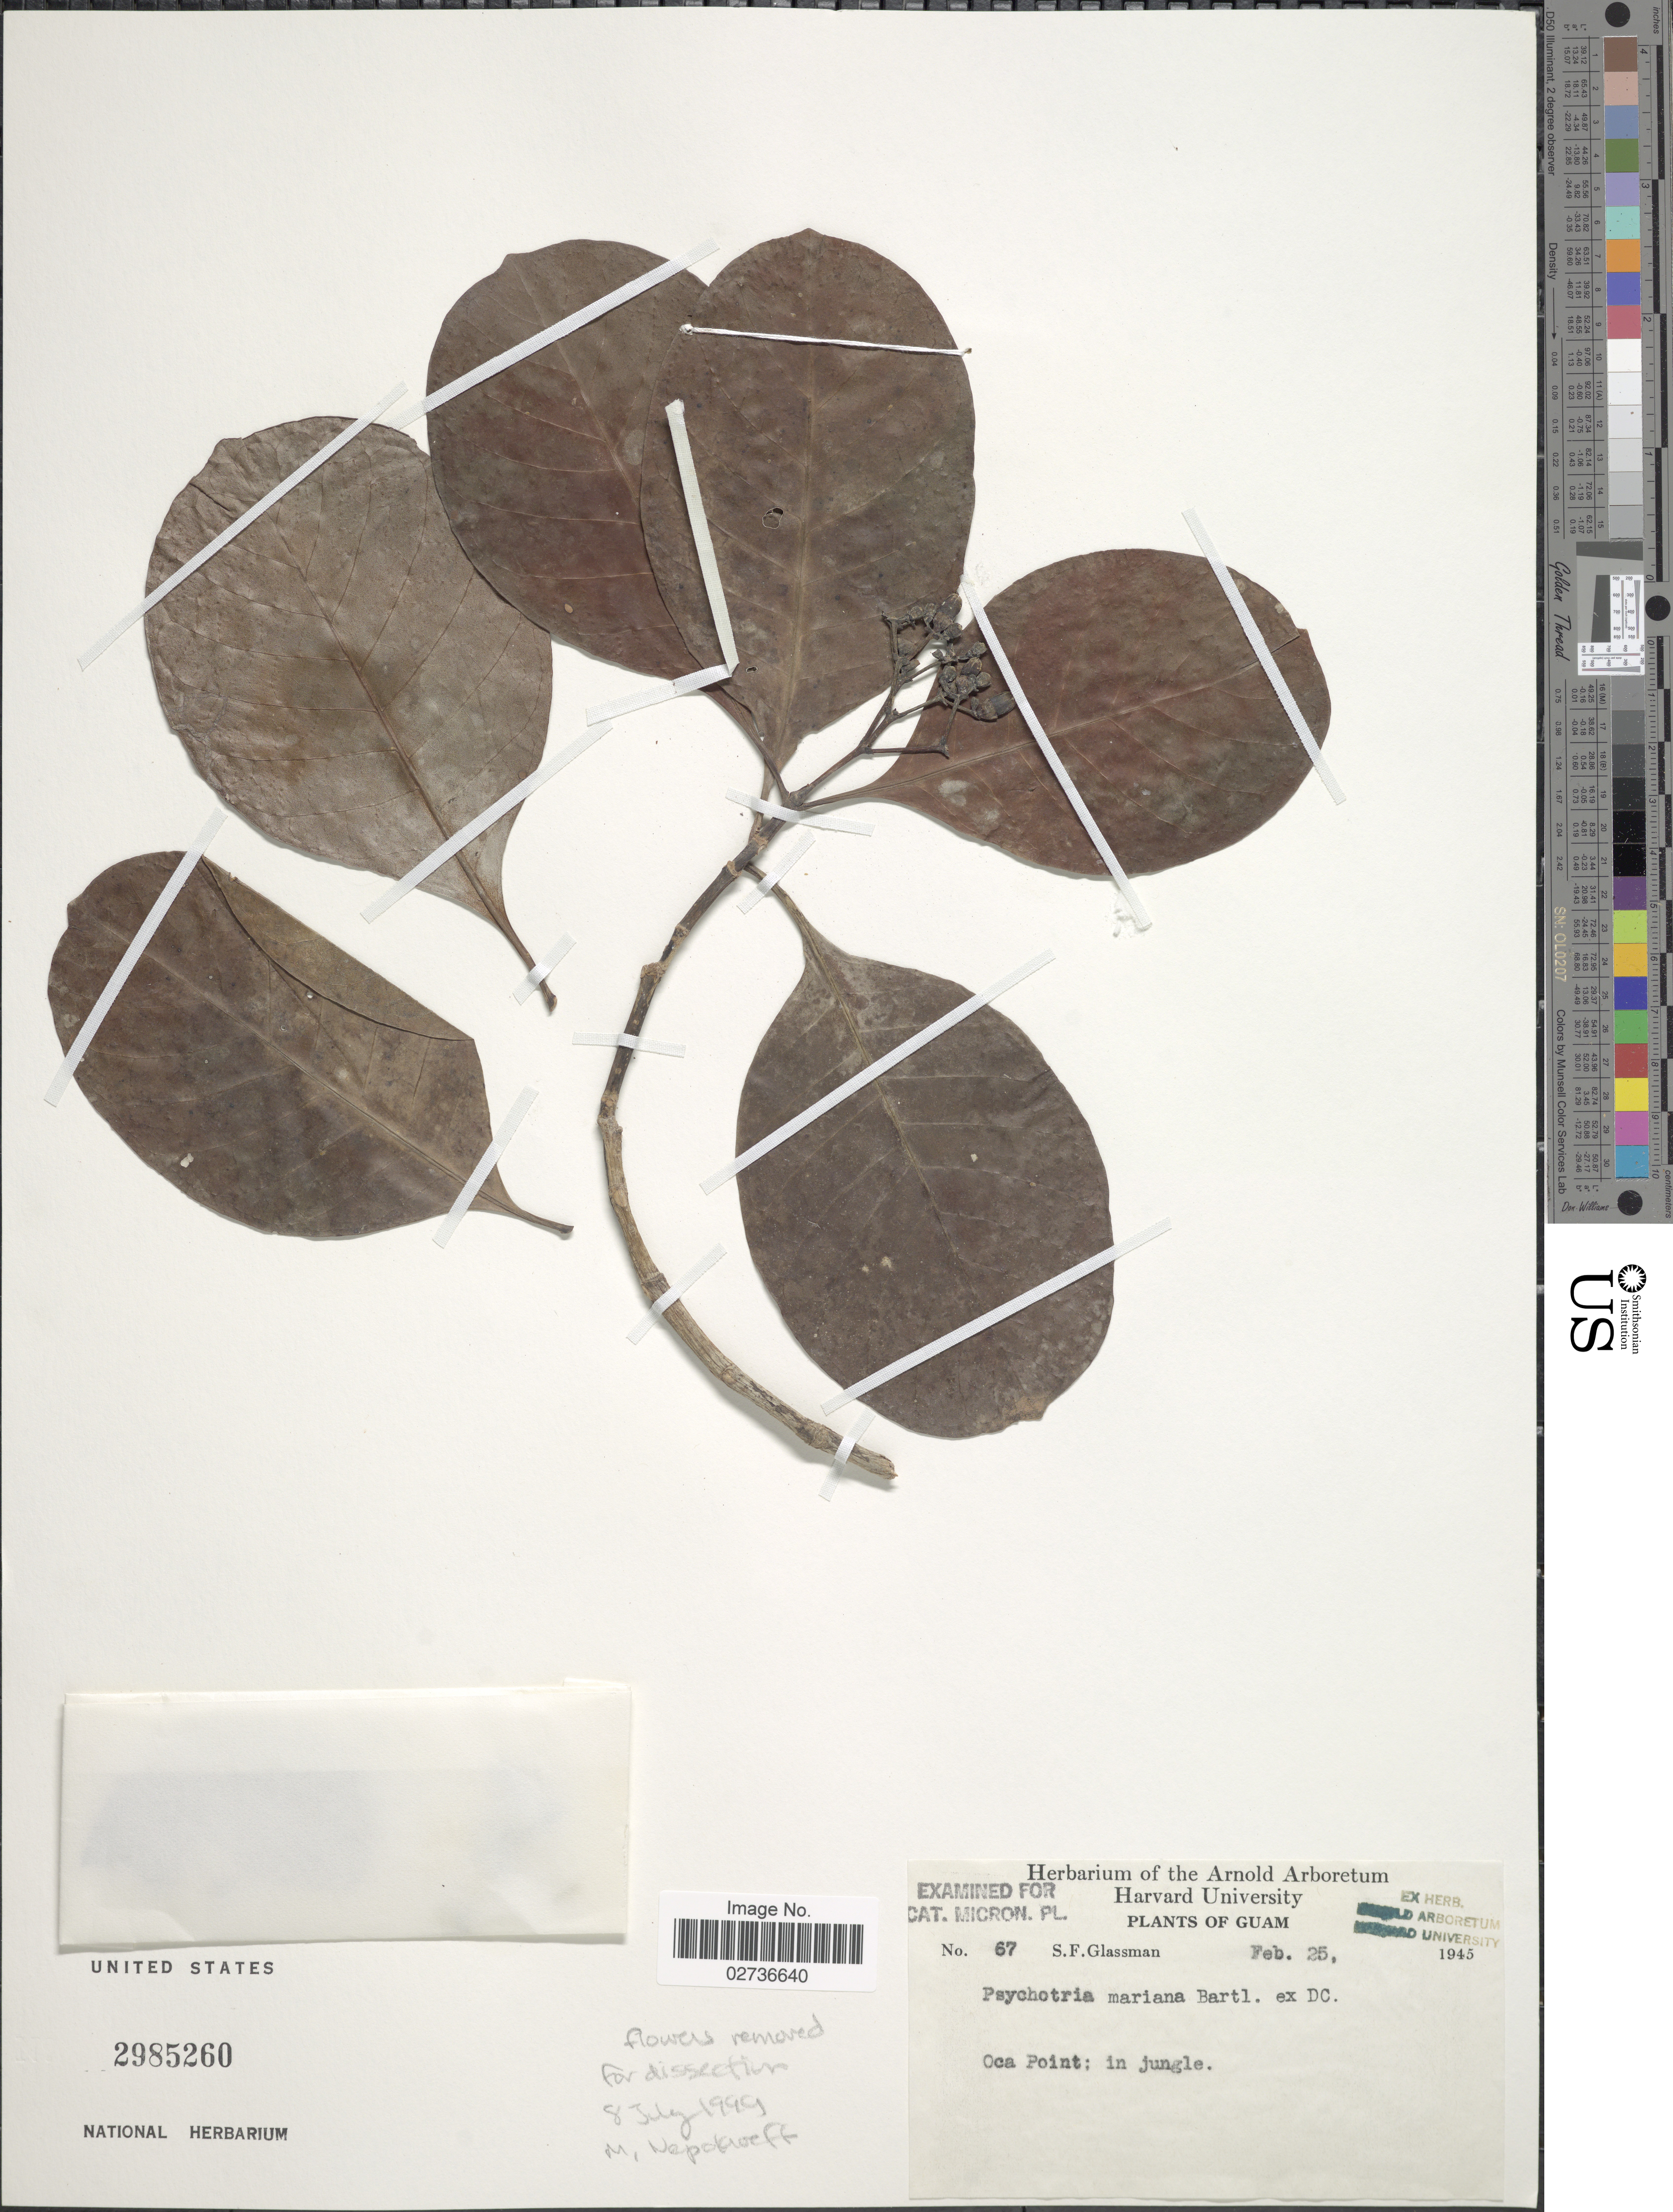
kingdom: Plantae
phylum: Tracheophyta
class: Magnoliopsida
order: Gentianales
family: Rubiaceae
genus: Psychotria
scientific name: Psychotria mariana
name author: Bartl. ex DC.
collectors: S. F. Glassman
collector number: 67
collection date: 1945-02-25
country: Guam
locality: Guam, Oca Point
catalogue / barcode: US 2985260